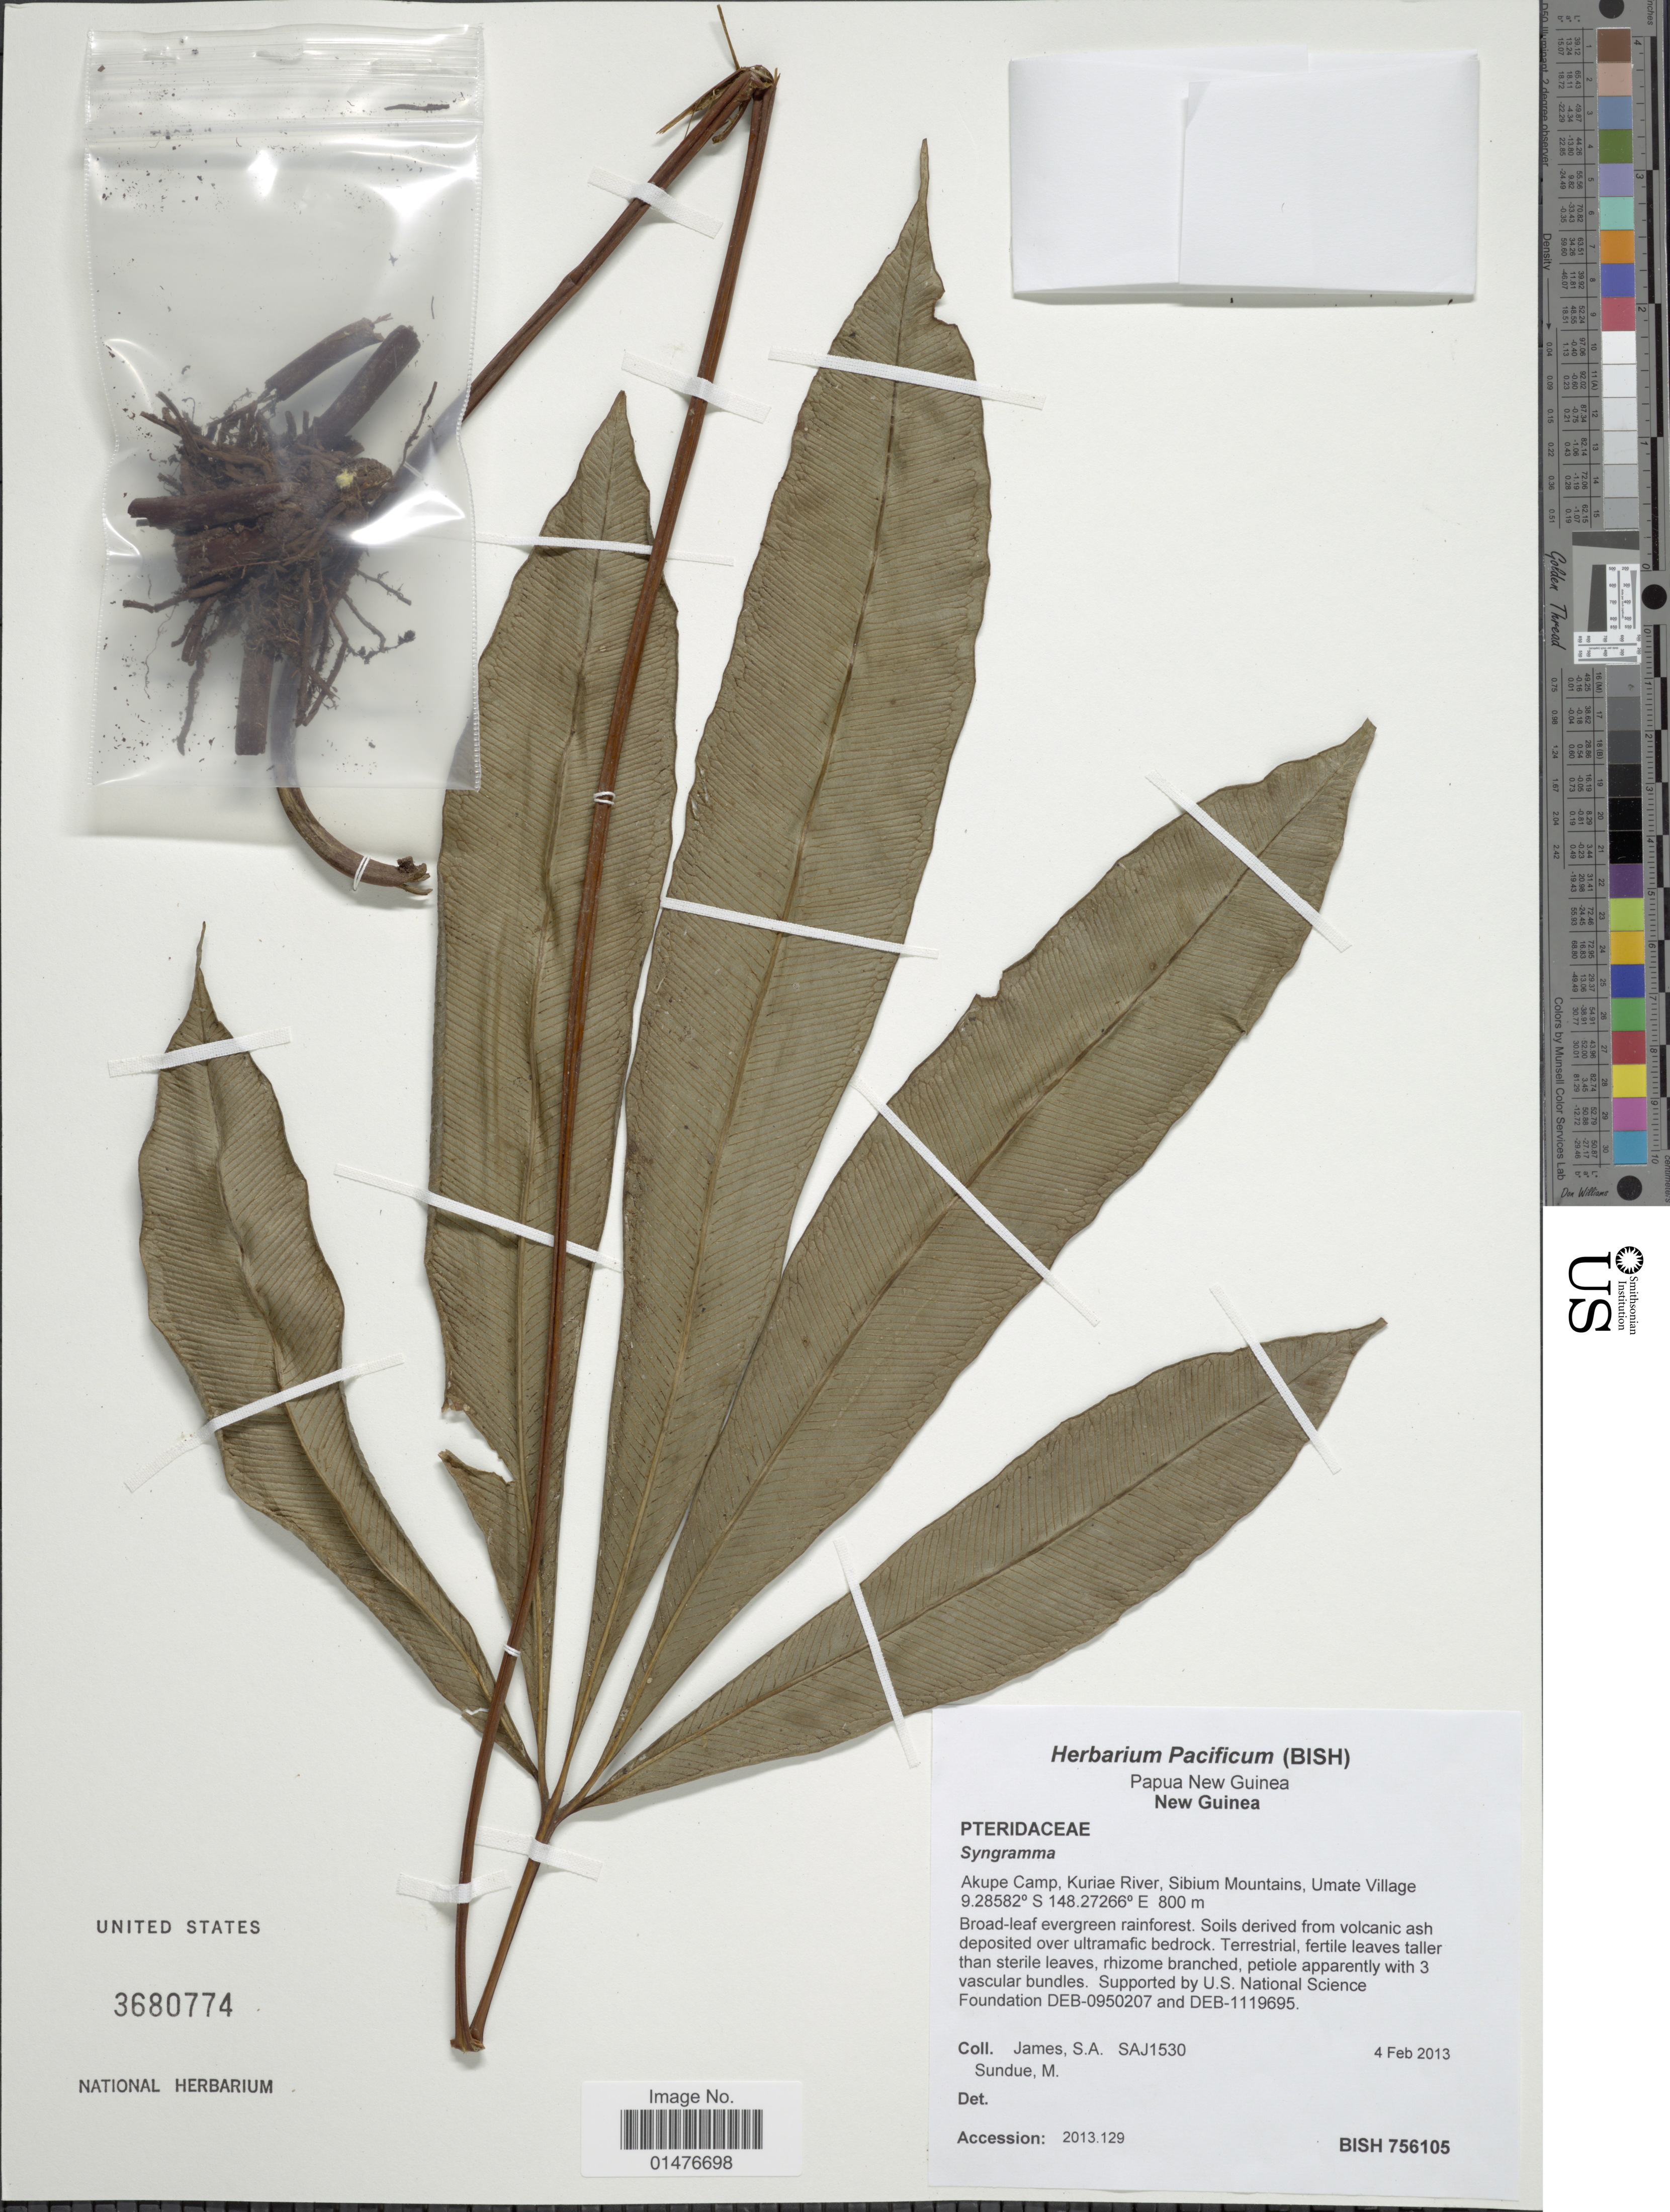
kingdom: Plantae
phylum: Tracheophyta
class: Polypodiopsida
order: Polypodiales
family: Pteridaceae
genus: Syngramma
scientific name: Syngramma quinata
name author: (Hook.) Carruth.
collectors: S. James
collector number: SAJ1530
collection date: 2013-05-04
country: Papua New Guinea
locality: Papua New Guinea, New Guinea, Akupe Camp, Kuriae River, Sibium Mountains,Umate Village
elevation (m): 800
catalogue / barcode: US 3680774